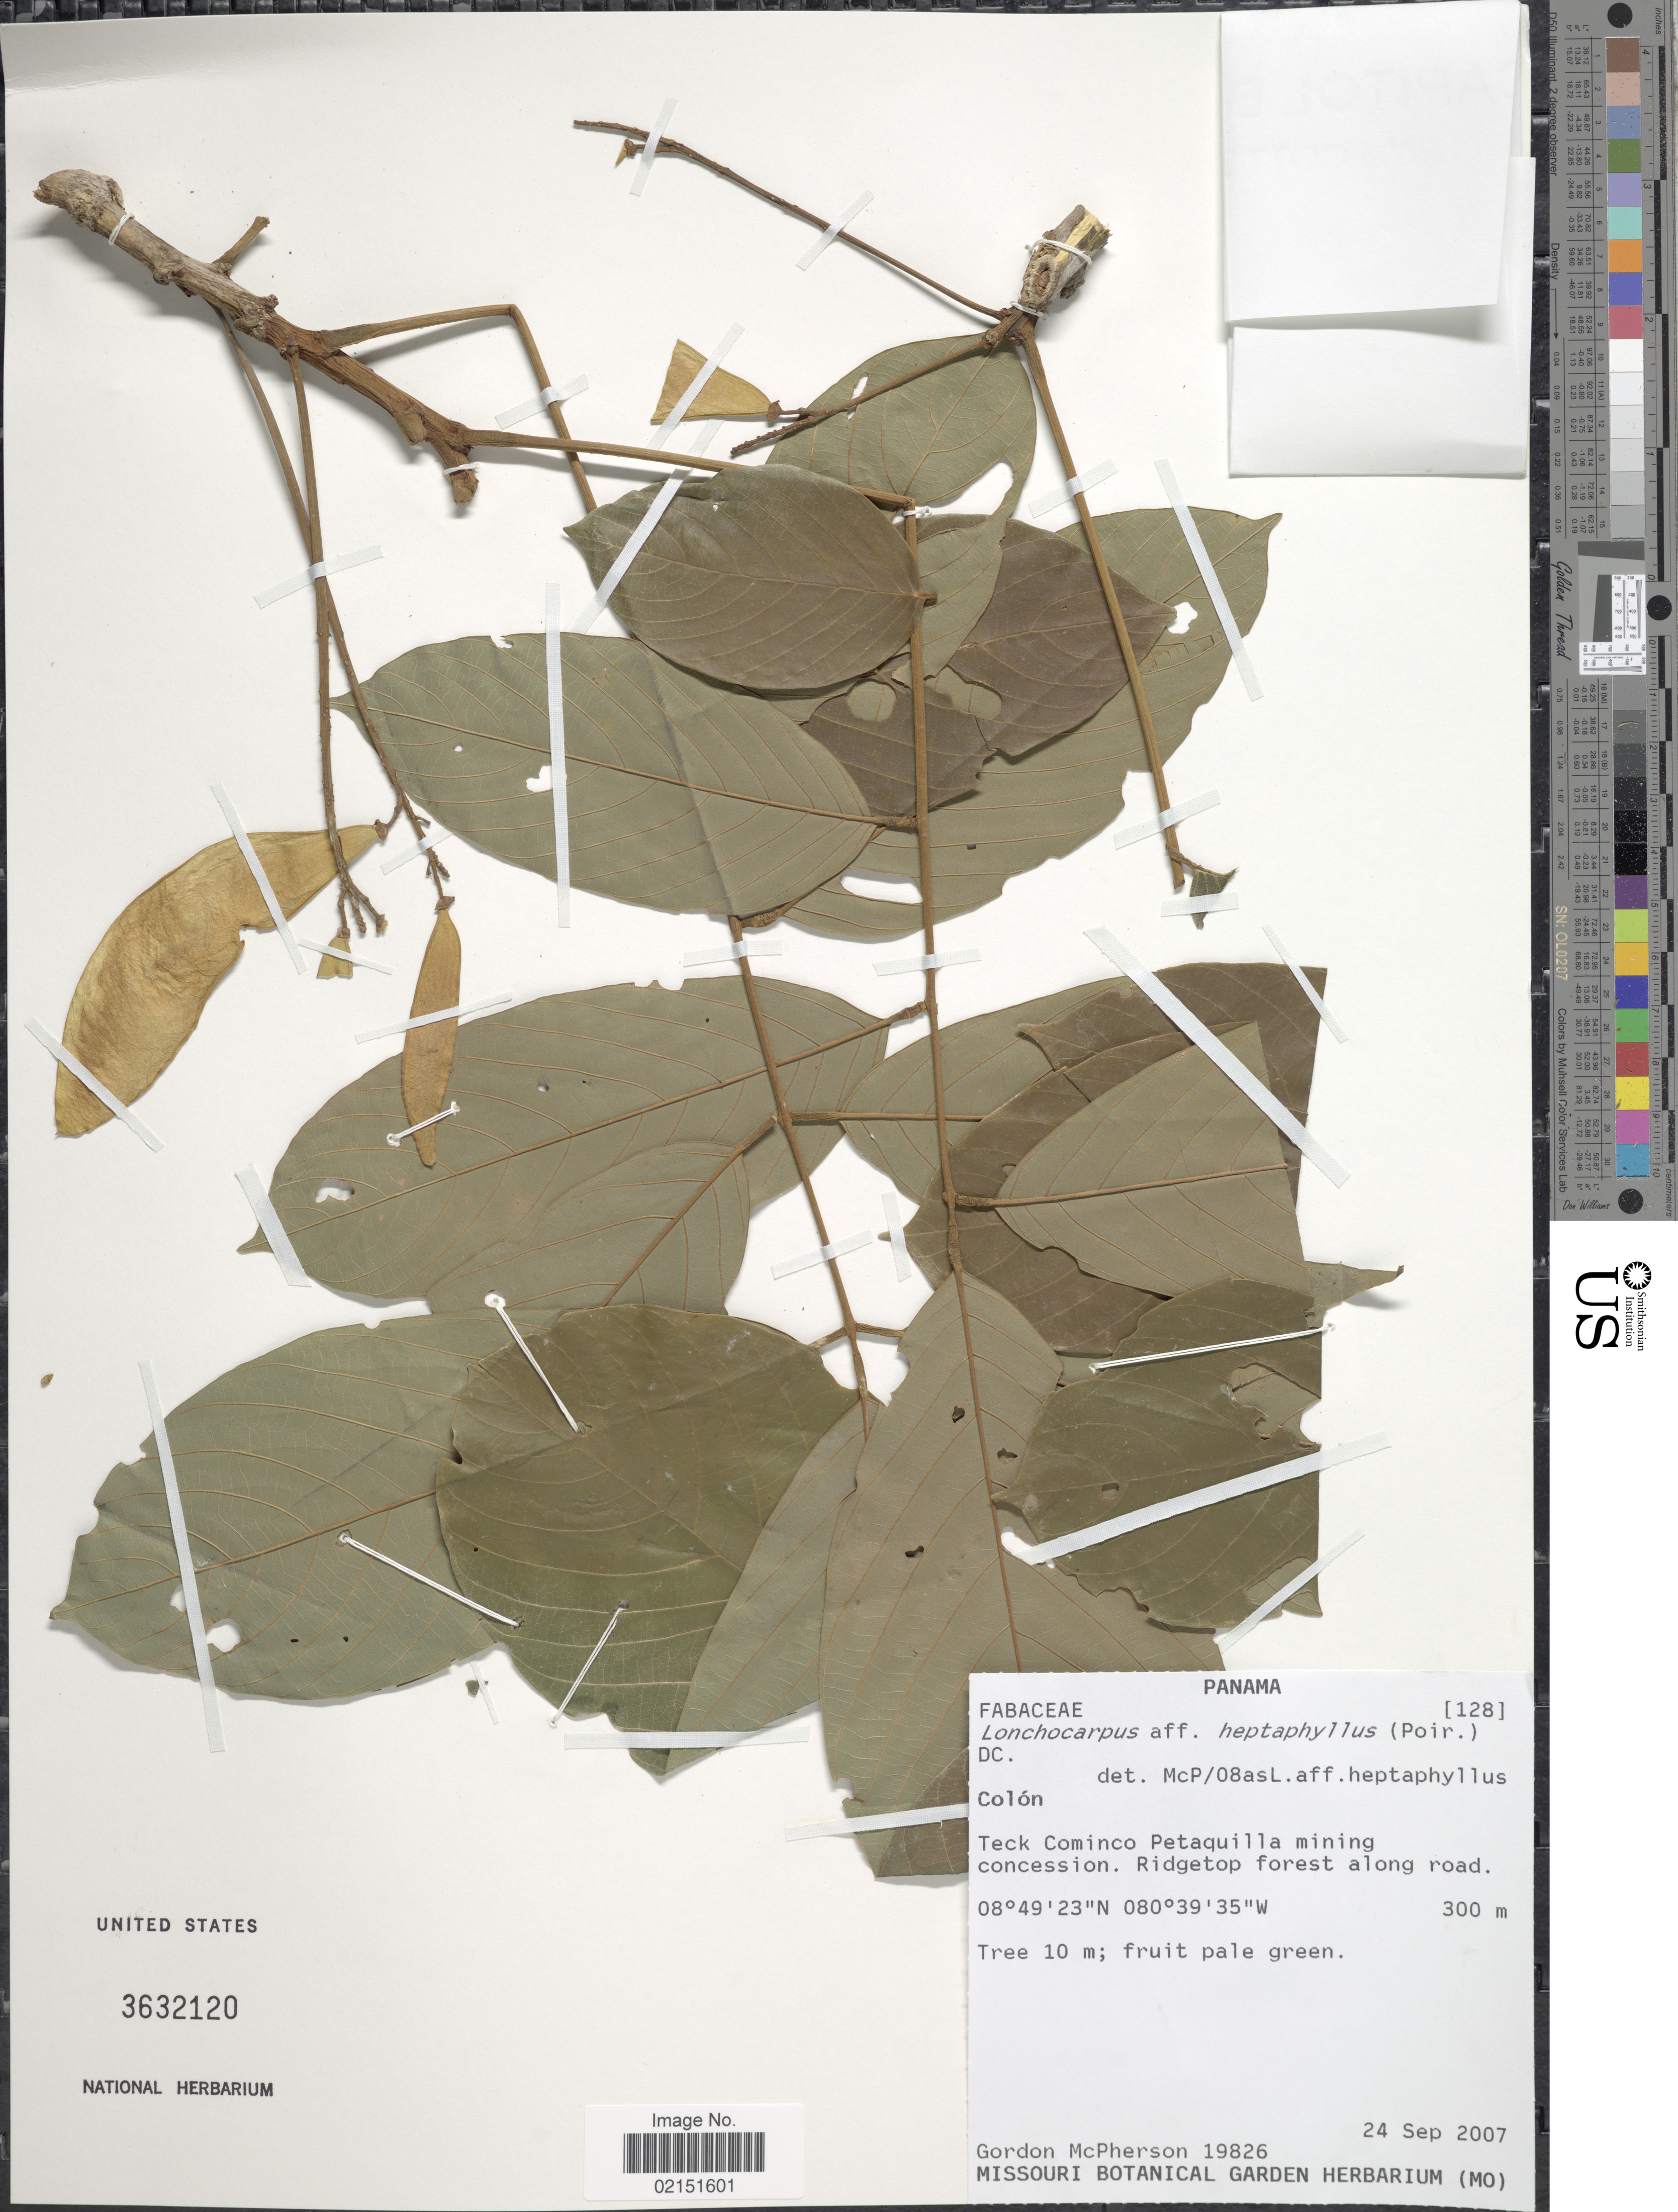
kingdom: Plantae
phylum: Tracheophyta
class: Magnoliopsida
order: Fabales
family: Fabaceae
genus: Lonchocarpus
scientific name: Lonchocarpus heptaphyllus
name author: (Poir.) DC.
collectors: G. D. McPherson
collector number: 19826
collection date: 2007-09-24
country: Panama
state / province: Colón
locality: Colon. Teck Cominco Petaquilla mining concession. Ridgetop forest along road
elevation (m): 300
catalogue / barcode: US 3632120